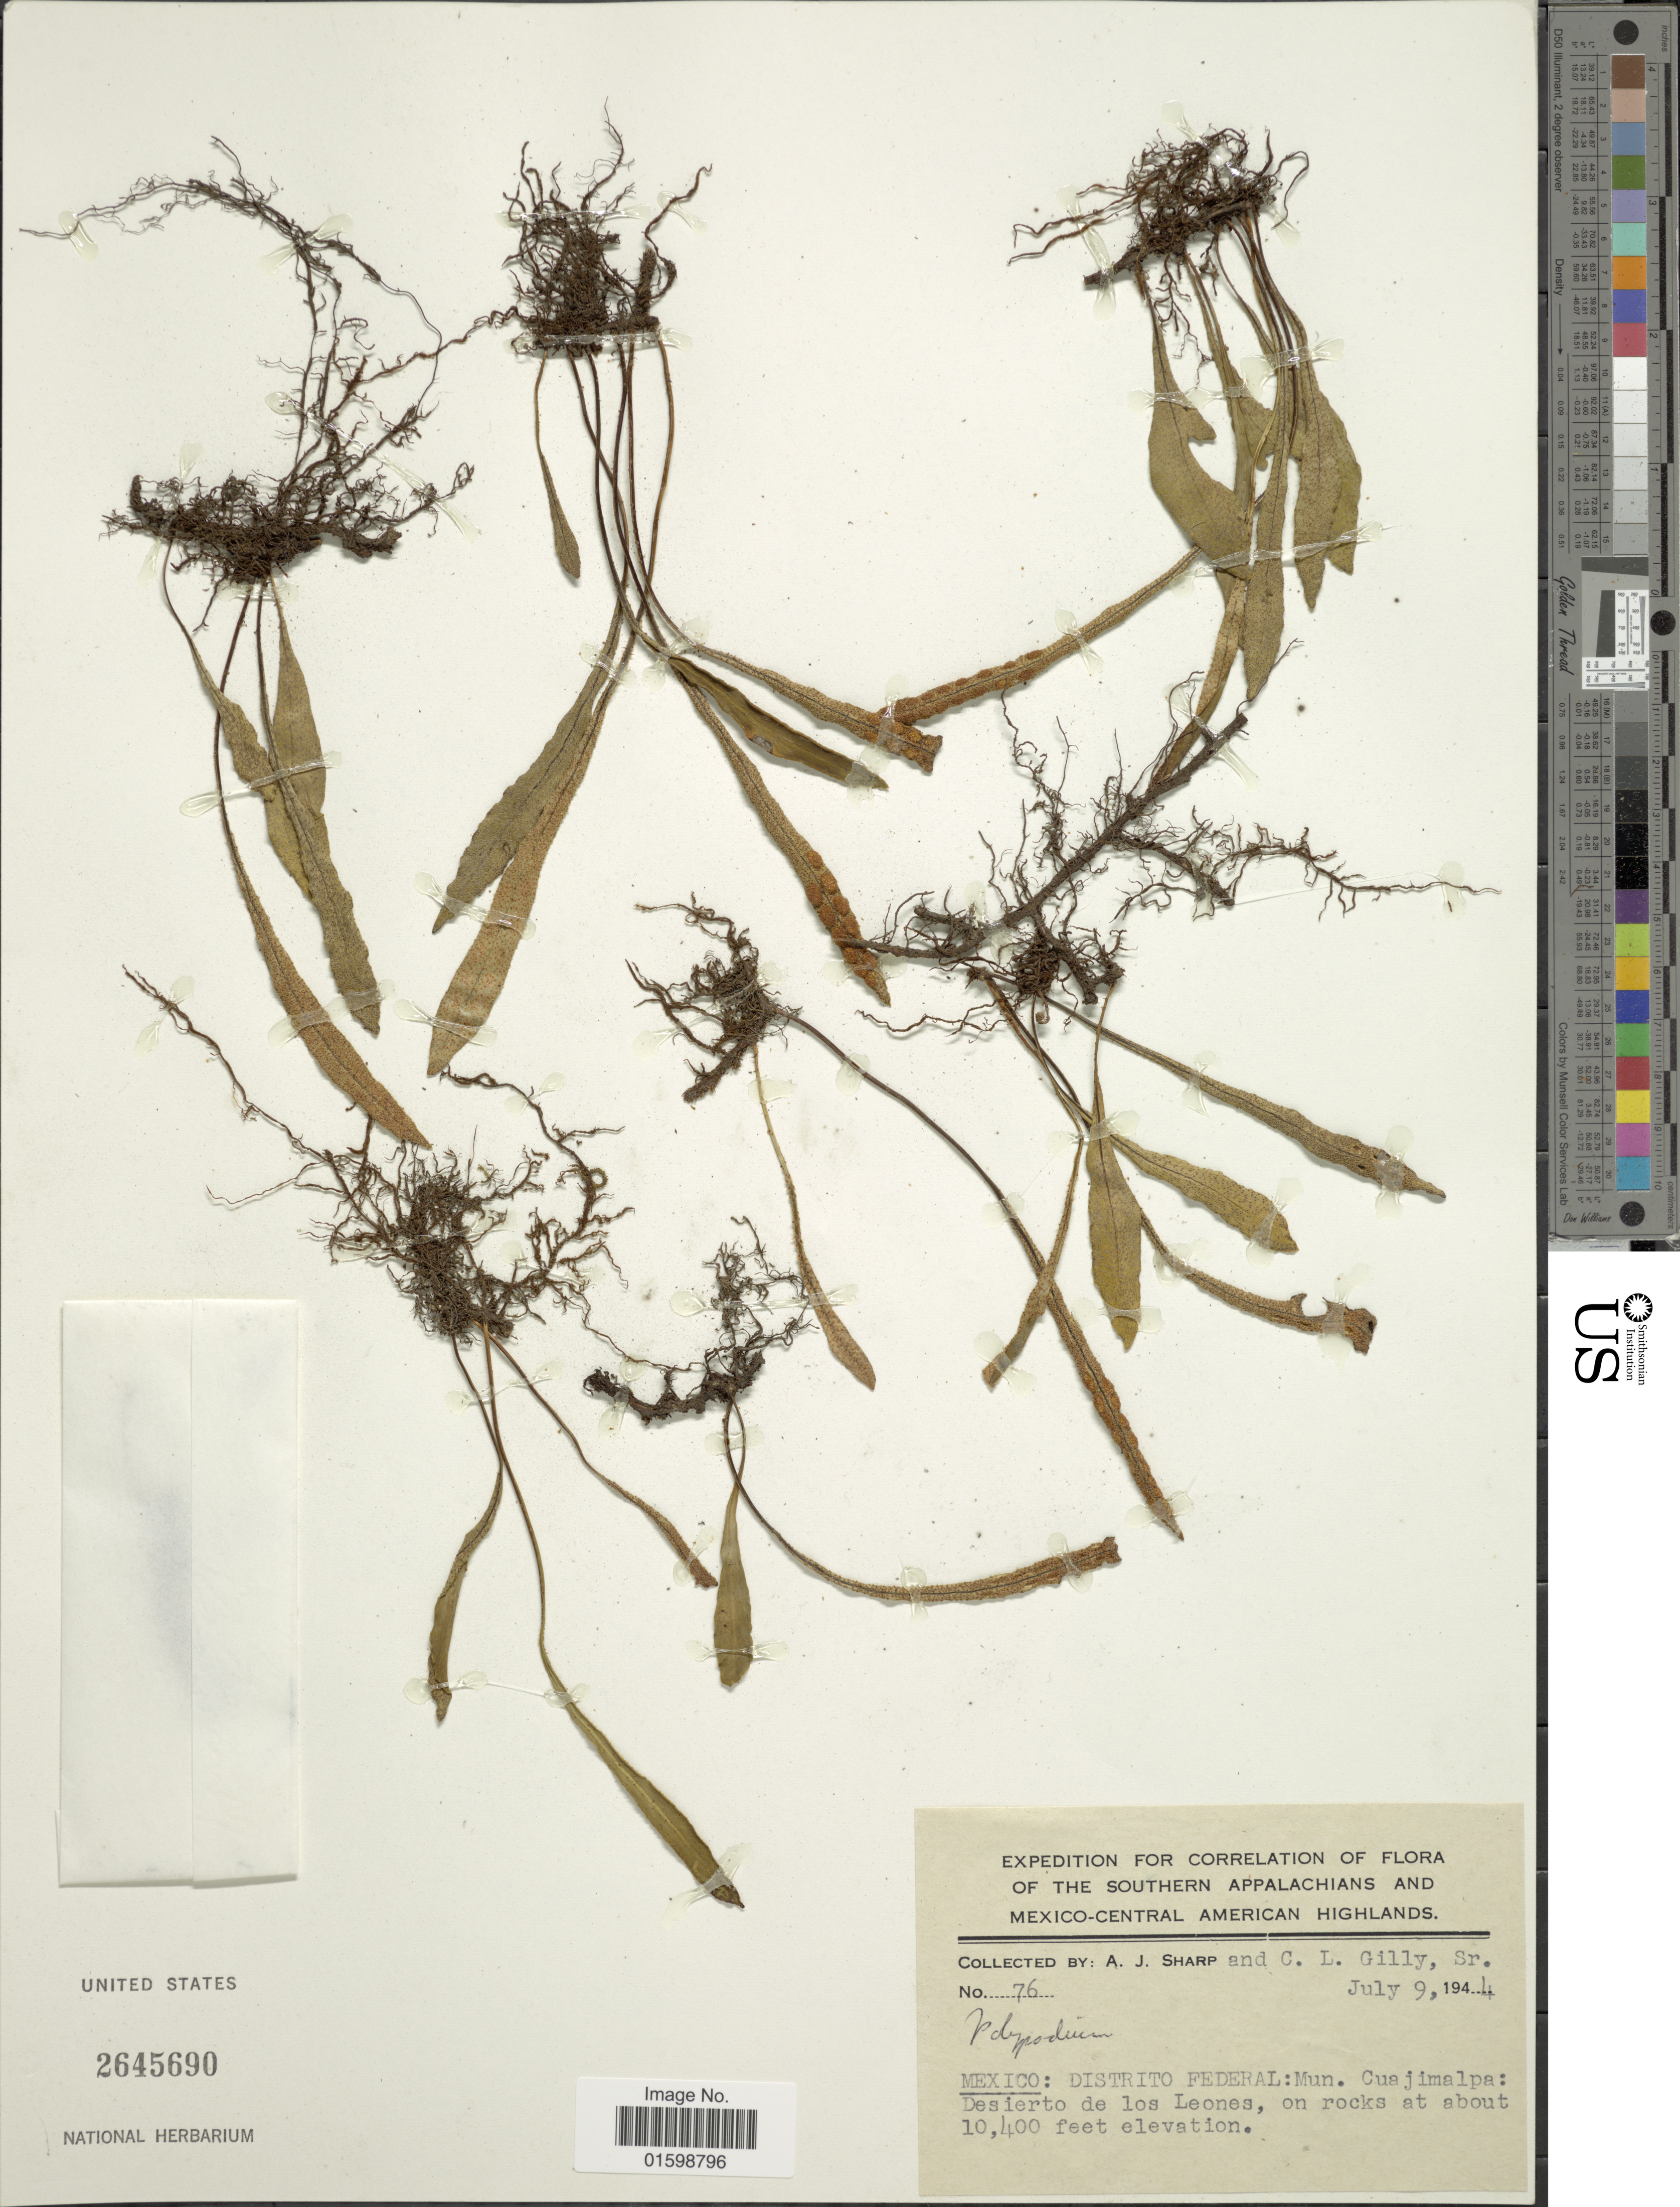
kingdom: Plantae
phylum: Tracheophyta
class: Polypodiopsida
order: Polypodiales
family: Polypodiaceae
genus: Pleopeltis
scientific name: Pleopeltis sp.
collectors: A. J. Sharp & C. Gilly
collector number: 76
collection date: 1944-07-09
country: Mexico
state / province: Distrito Federal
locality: Southern Appalachians and Mexico-Central American Highlands, Mun. Cuajimalpa: Desierto de los Leones, on rocks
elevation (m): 3170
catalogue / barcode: US 2645690